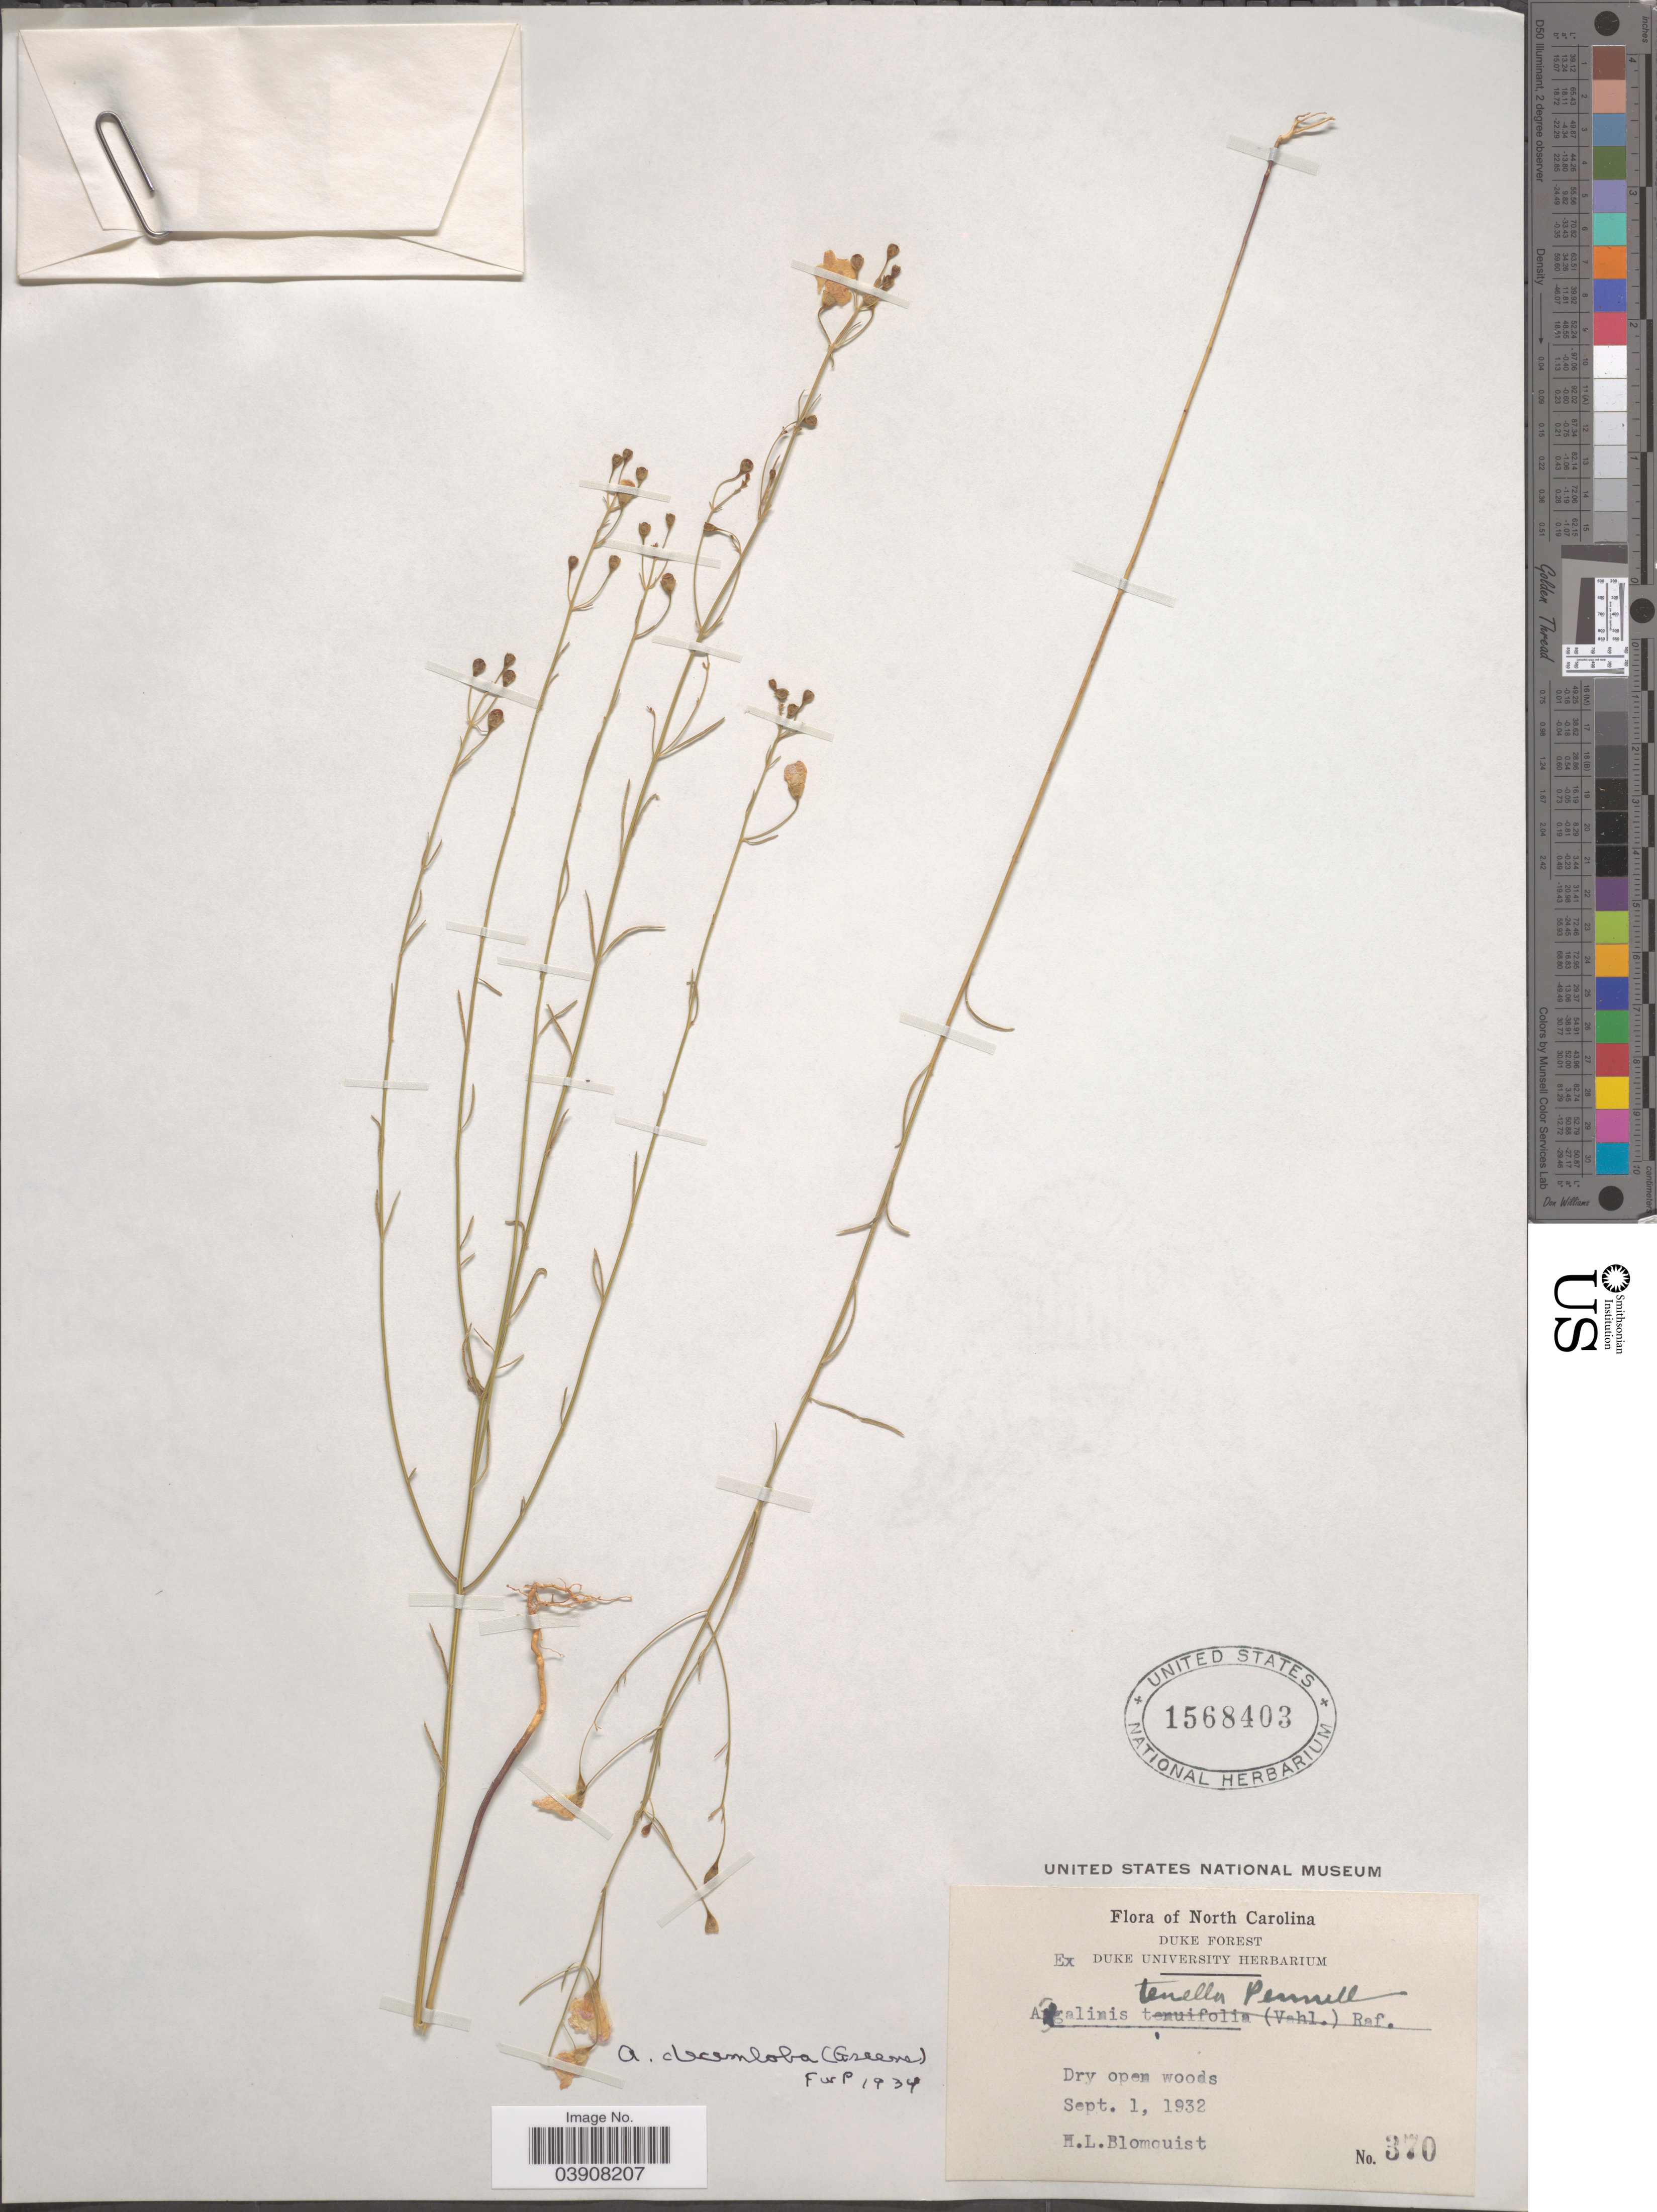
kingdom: Plantae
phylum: Tracheophyta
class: Magnoliopsida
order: Lamiales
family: Orobanchaceae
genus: Agalinis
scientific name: Agalinis obtusifolia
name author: Raf.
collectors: H. Blomquist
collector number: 370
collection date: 1932-09-01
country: United States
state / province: North Carolina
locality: Duke Forest. Dry open woods.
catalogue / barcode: US 1568403